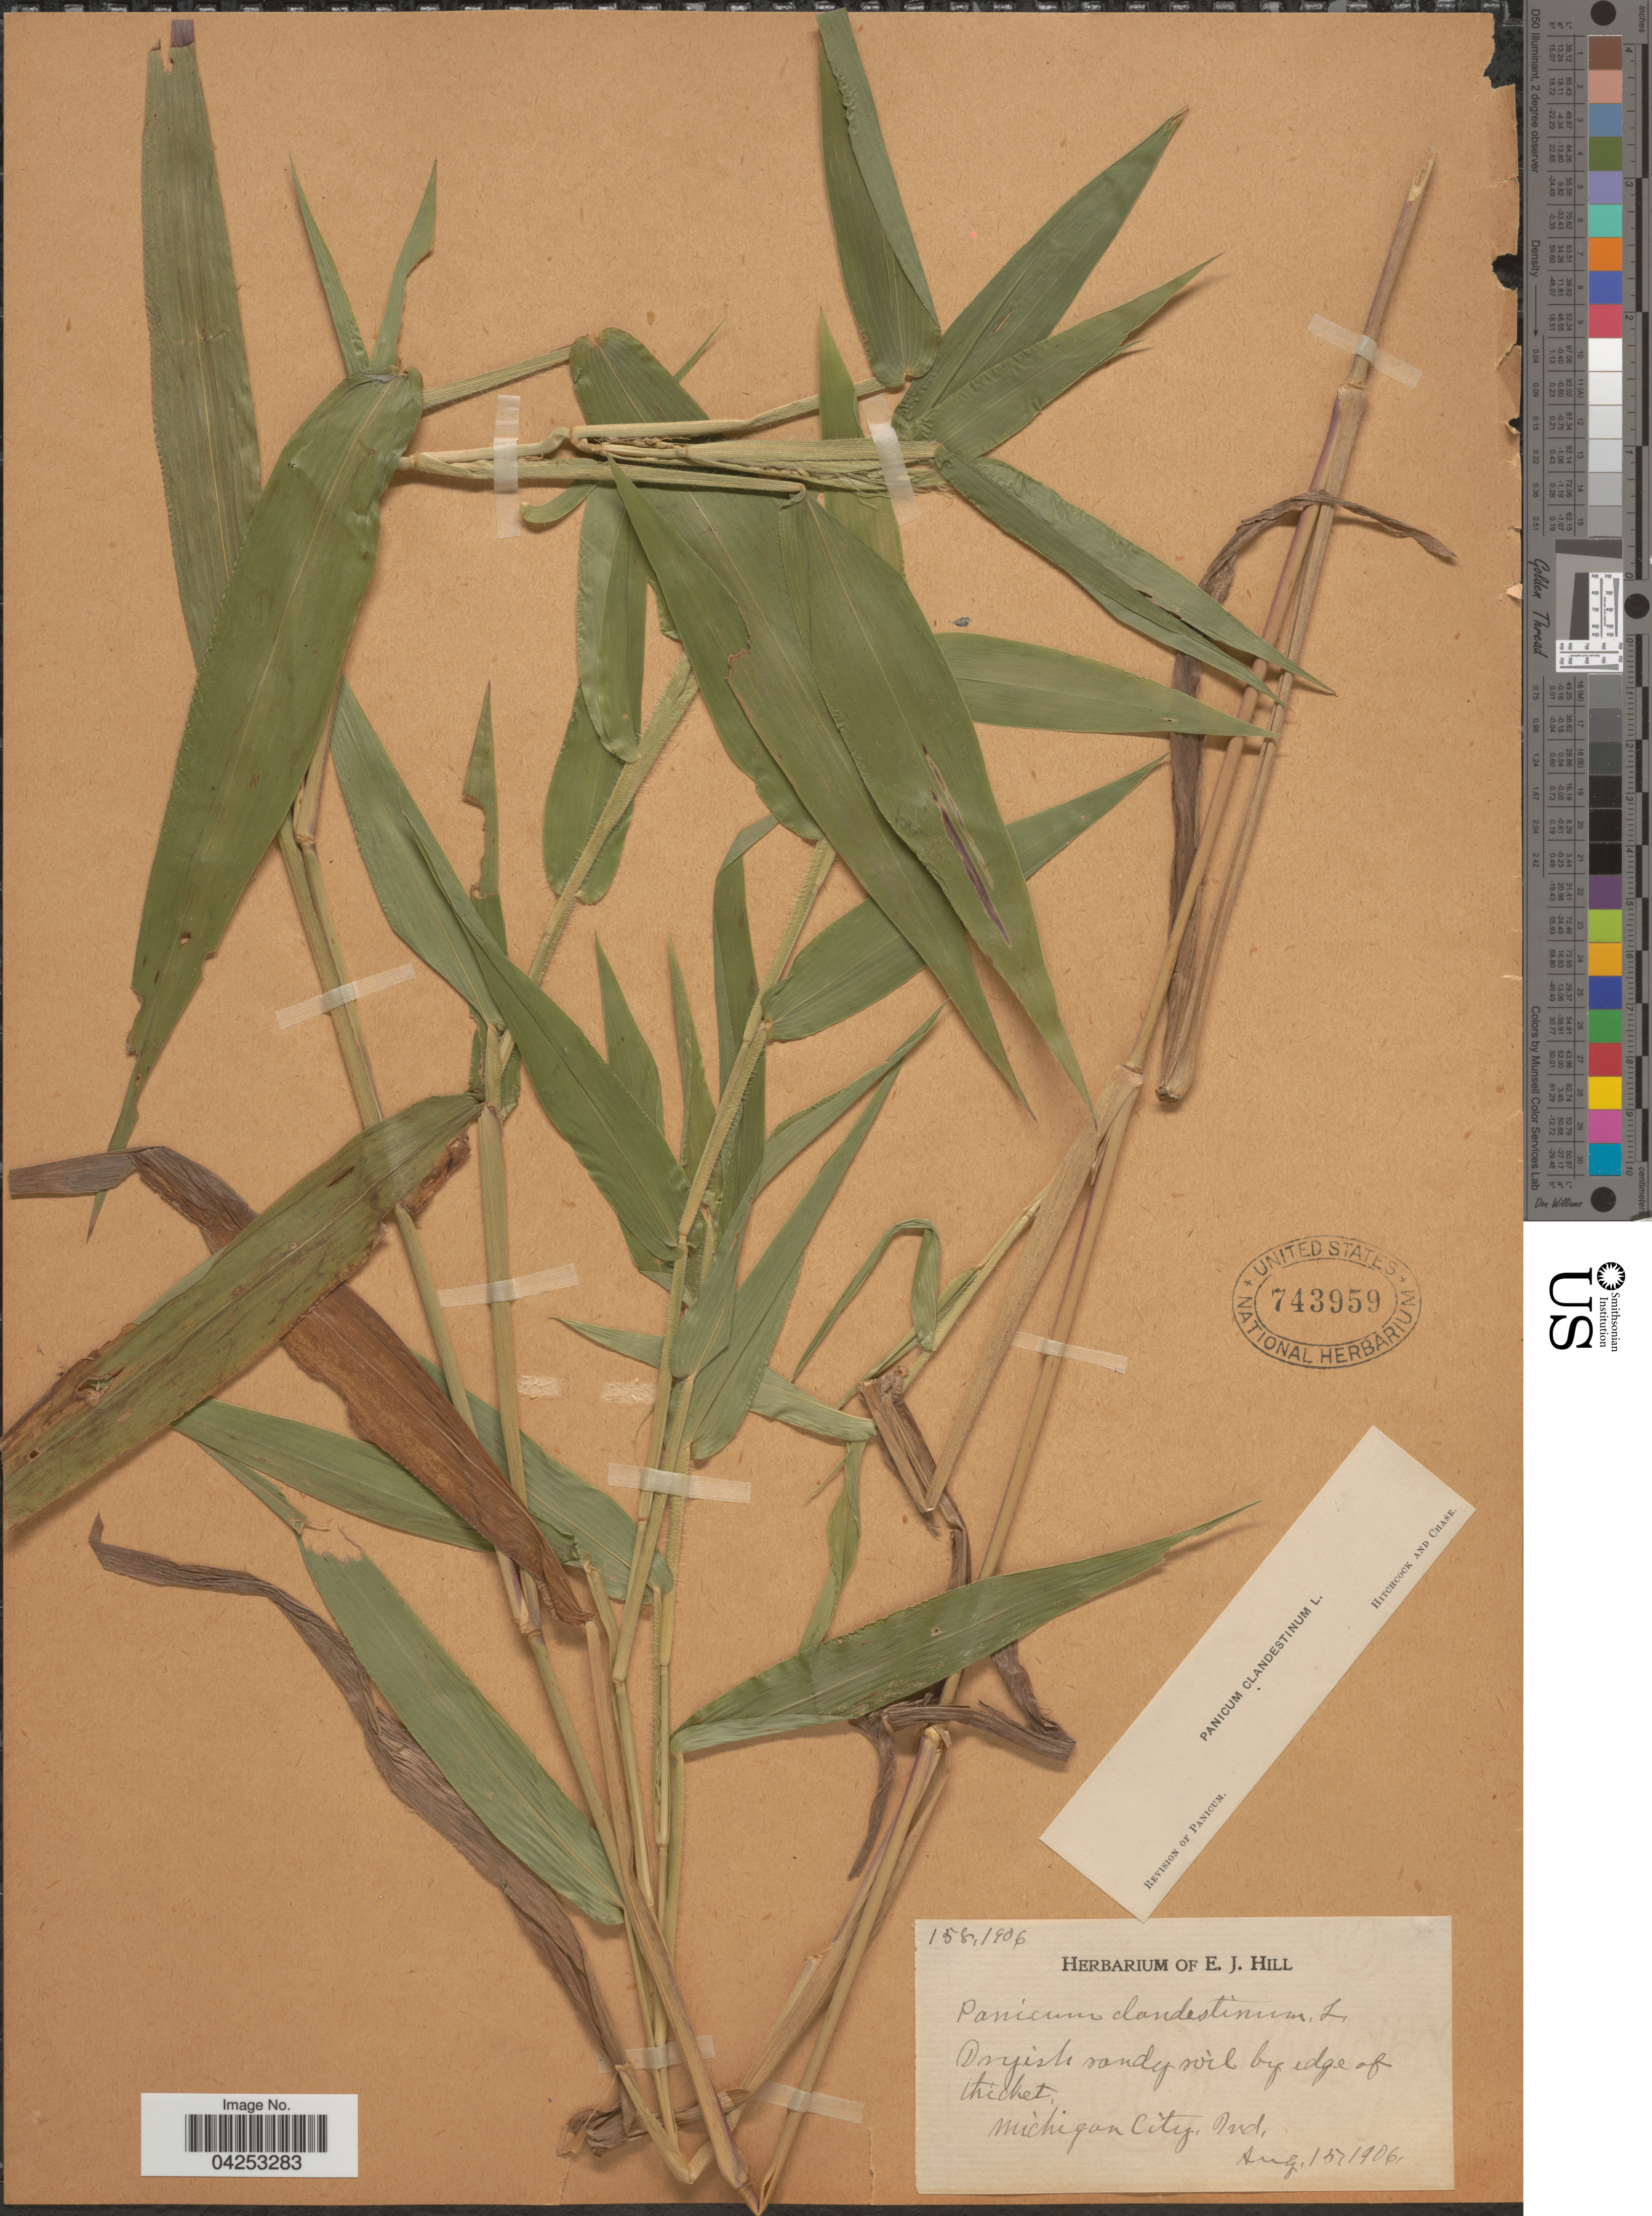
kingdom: Plantae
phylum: Tracheophyta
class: Liliopsida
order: Poales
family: Poaceae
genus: Dichanthelium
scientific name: Dichanthelium clandestinum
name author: (L.) Gould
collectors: Ex herb. E. J. Hill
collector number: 158,1906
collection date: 1906-08-15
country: United States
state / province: Indiana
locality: Dryish sandy soil by edge of thicket, Michigan City.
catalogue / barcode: US 743959